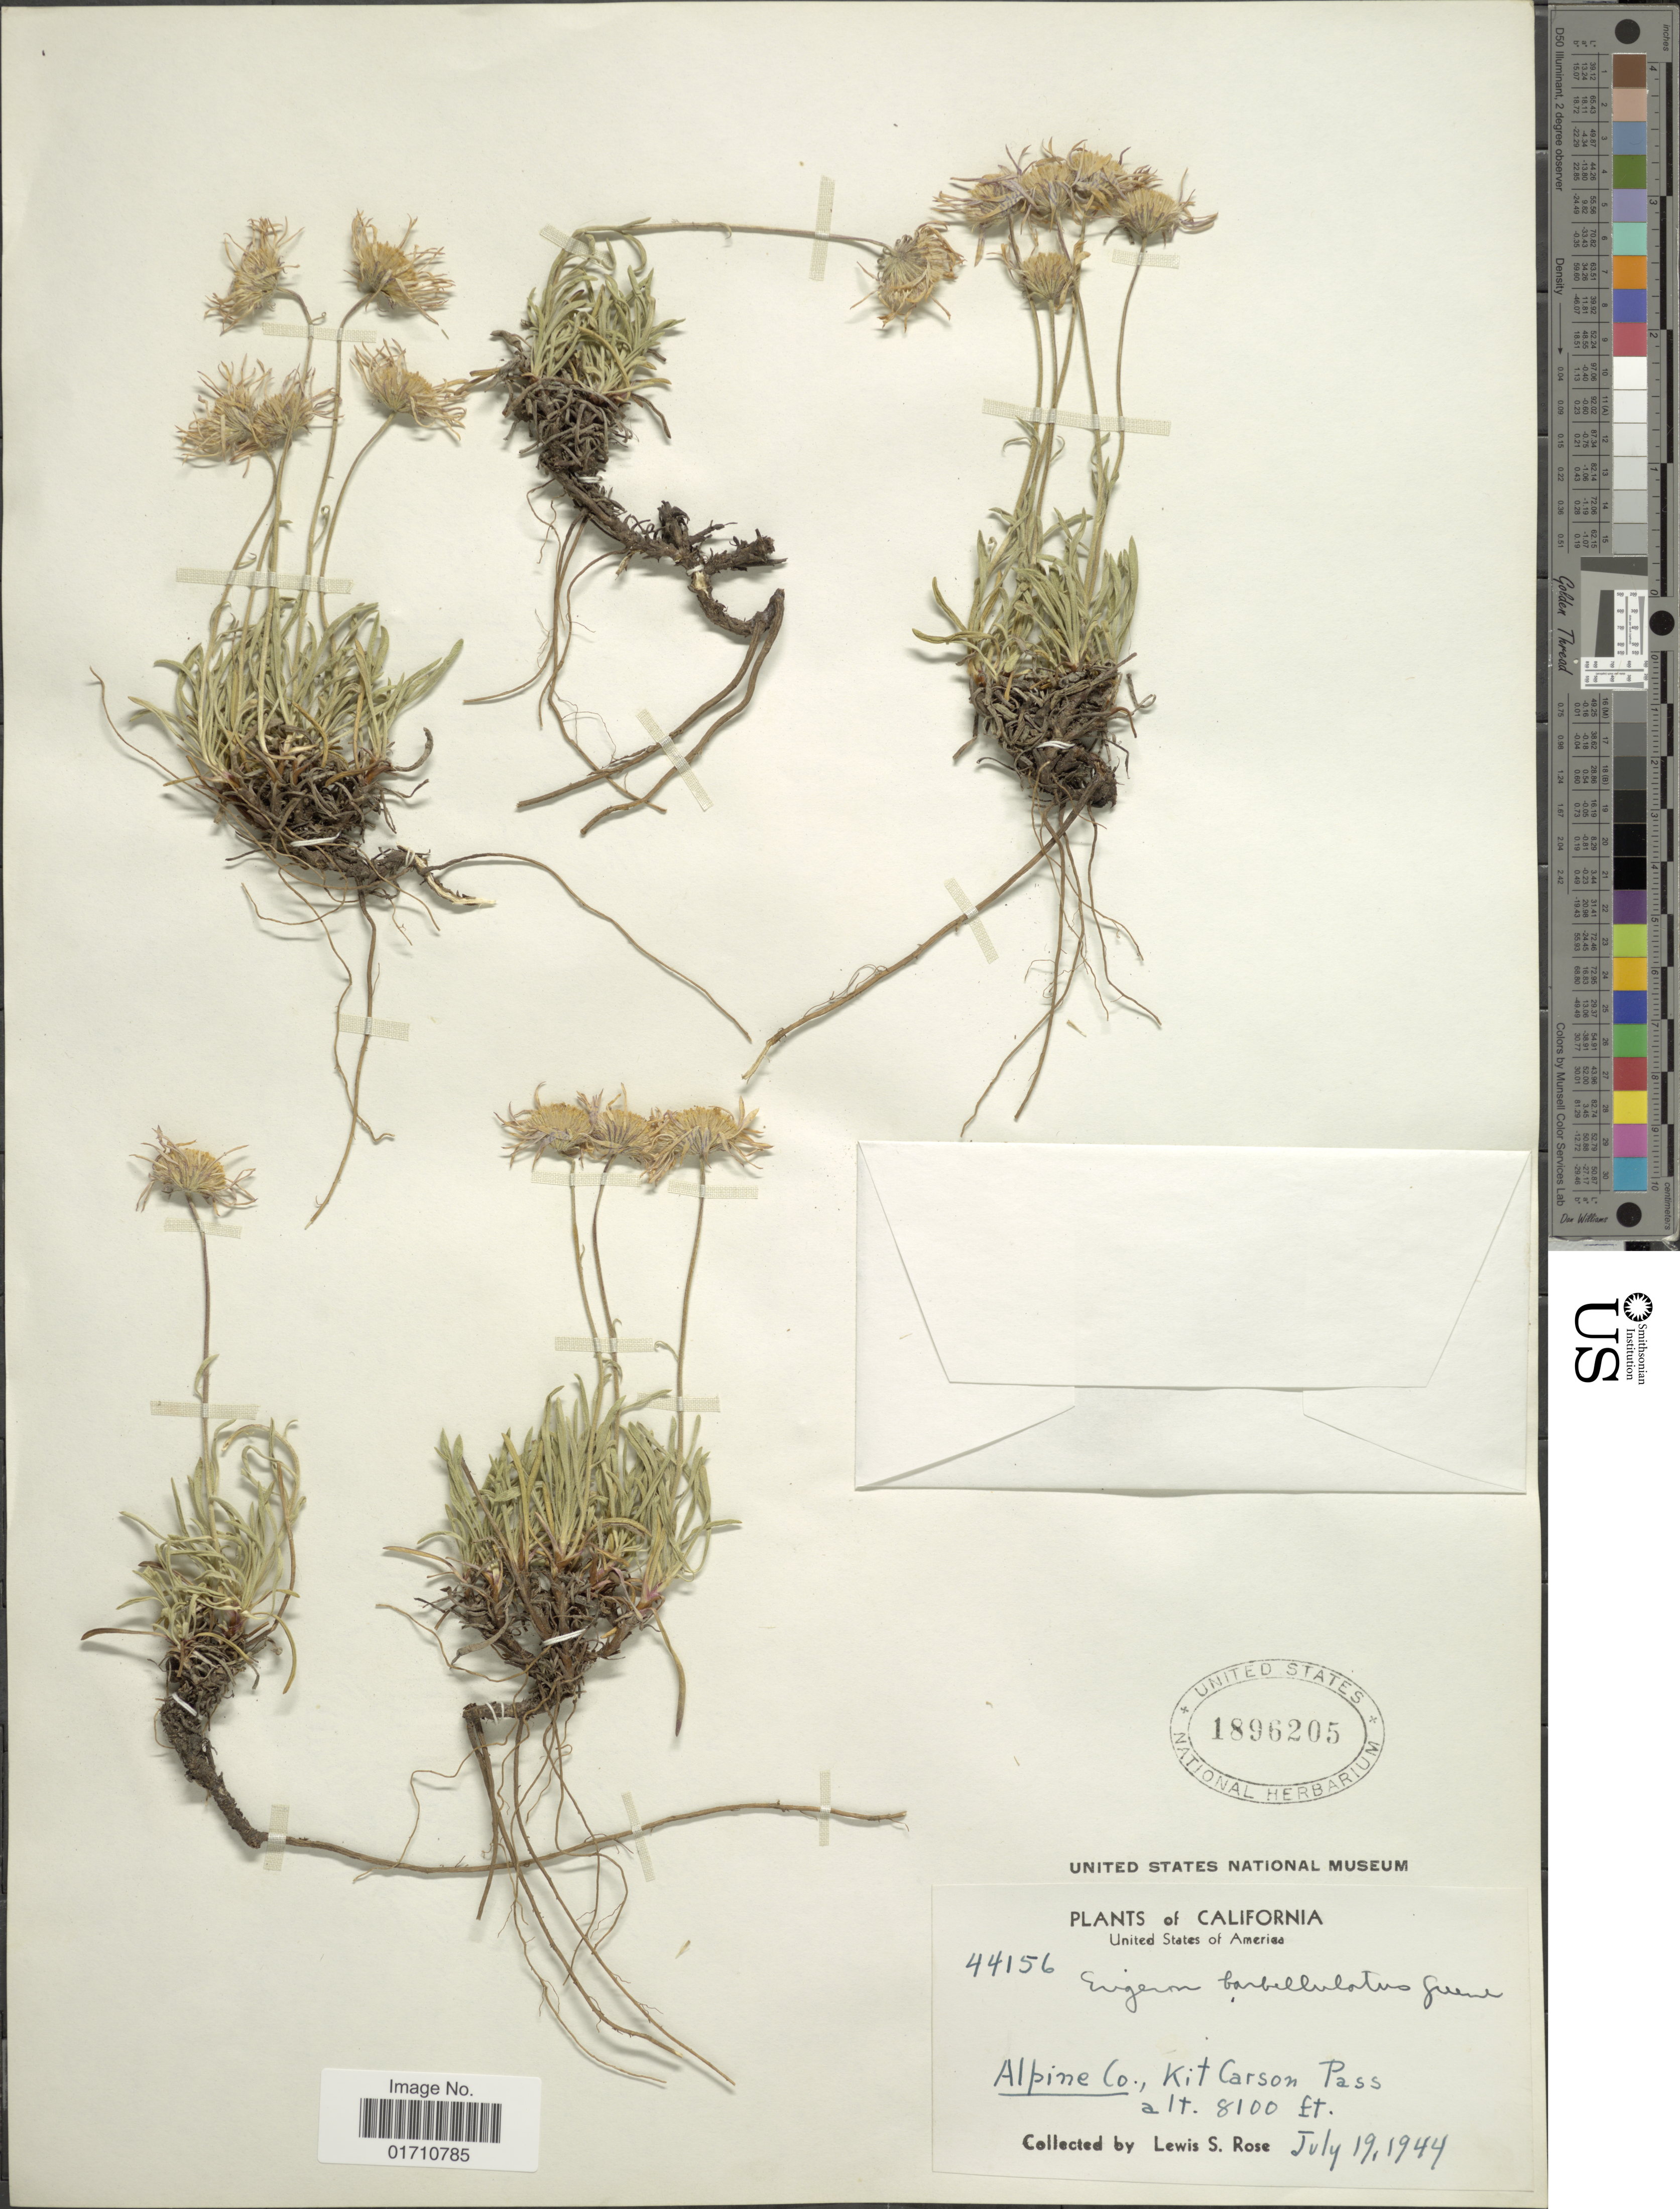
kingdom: Plantae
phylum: Tracheophyta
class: Magnoliopsida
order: Asterales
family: Asteraceae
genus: Erigeron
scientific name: Erigeron barbellulatus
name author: Greene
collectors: L. S. Rose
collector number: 44156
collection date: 1944-07-19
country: United States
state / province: California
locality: Alpine co., Kit Carson Pass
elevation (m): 2469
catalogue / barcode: US 1896205